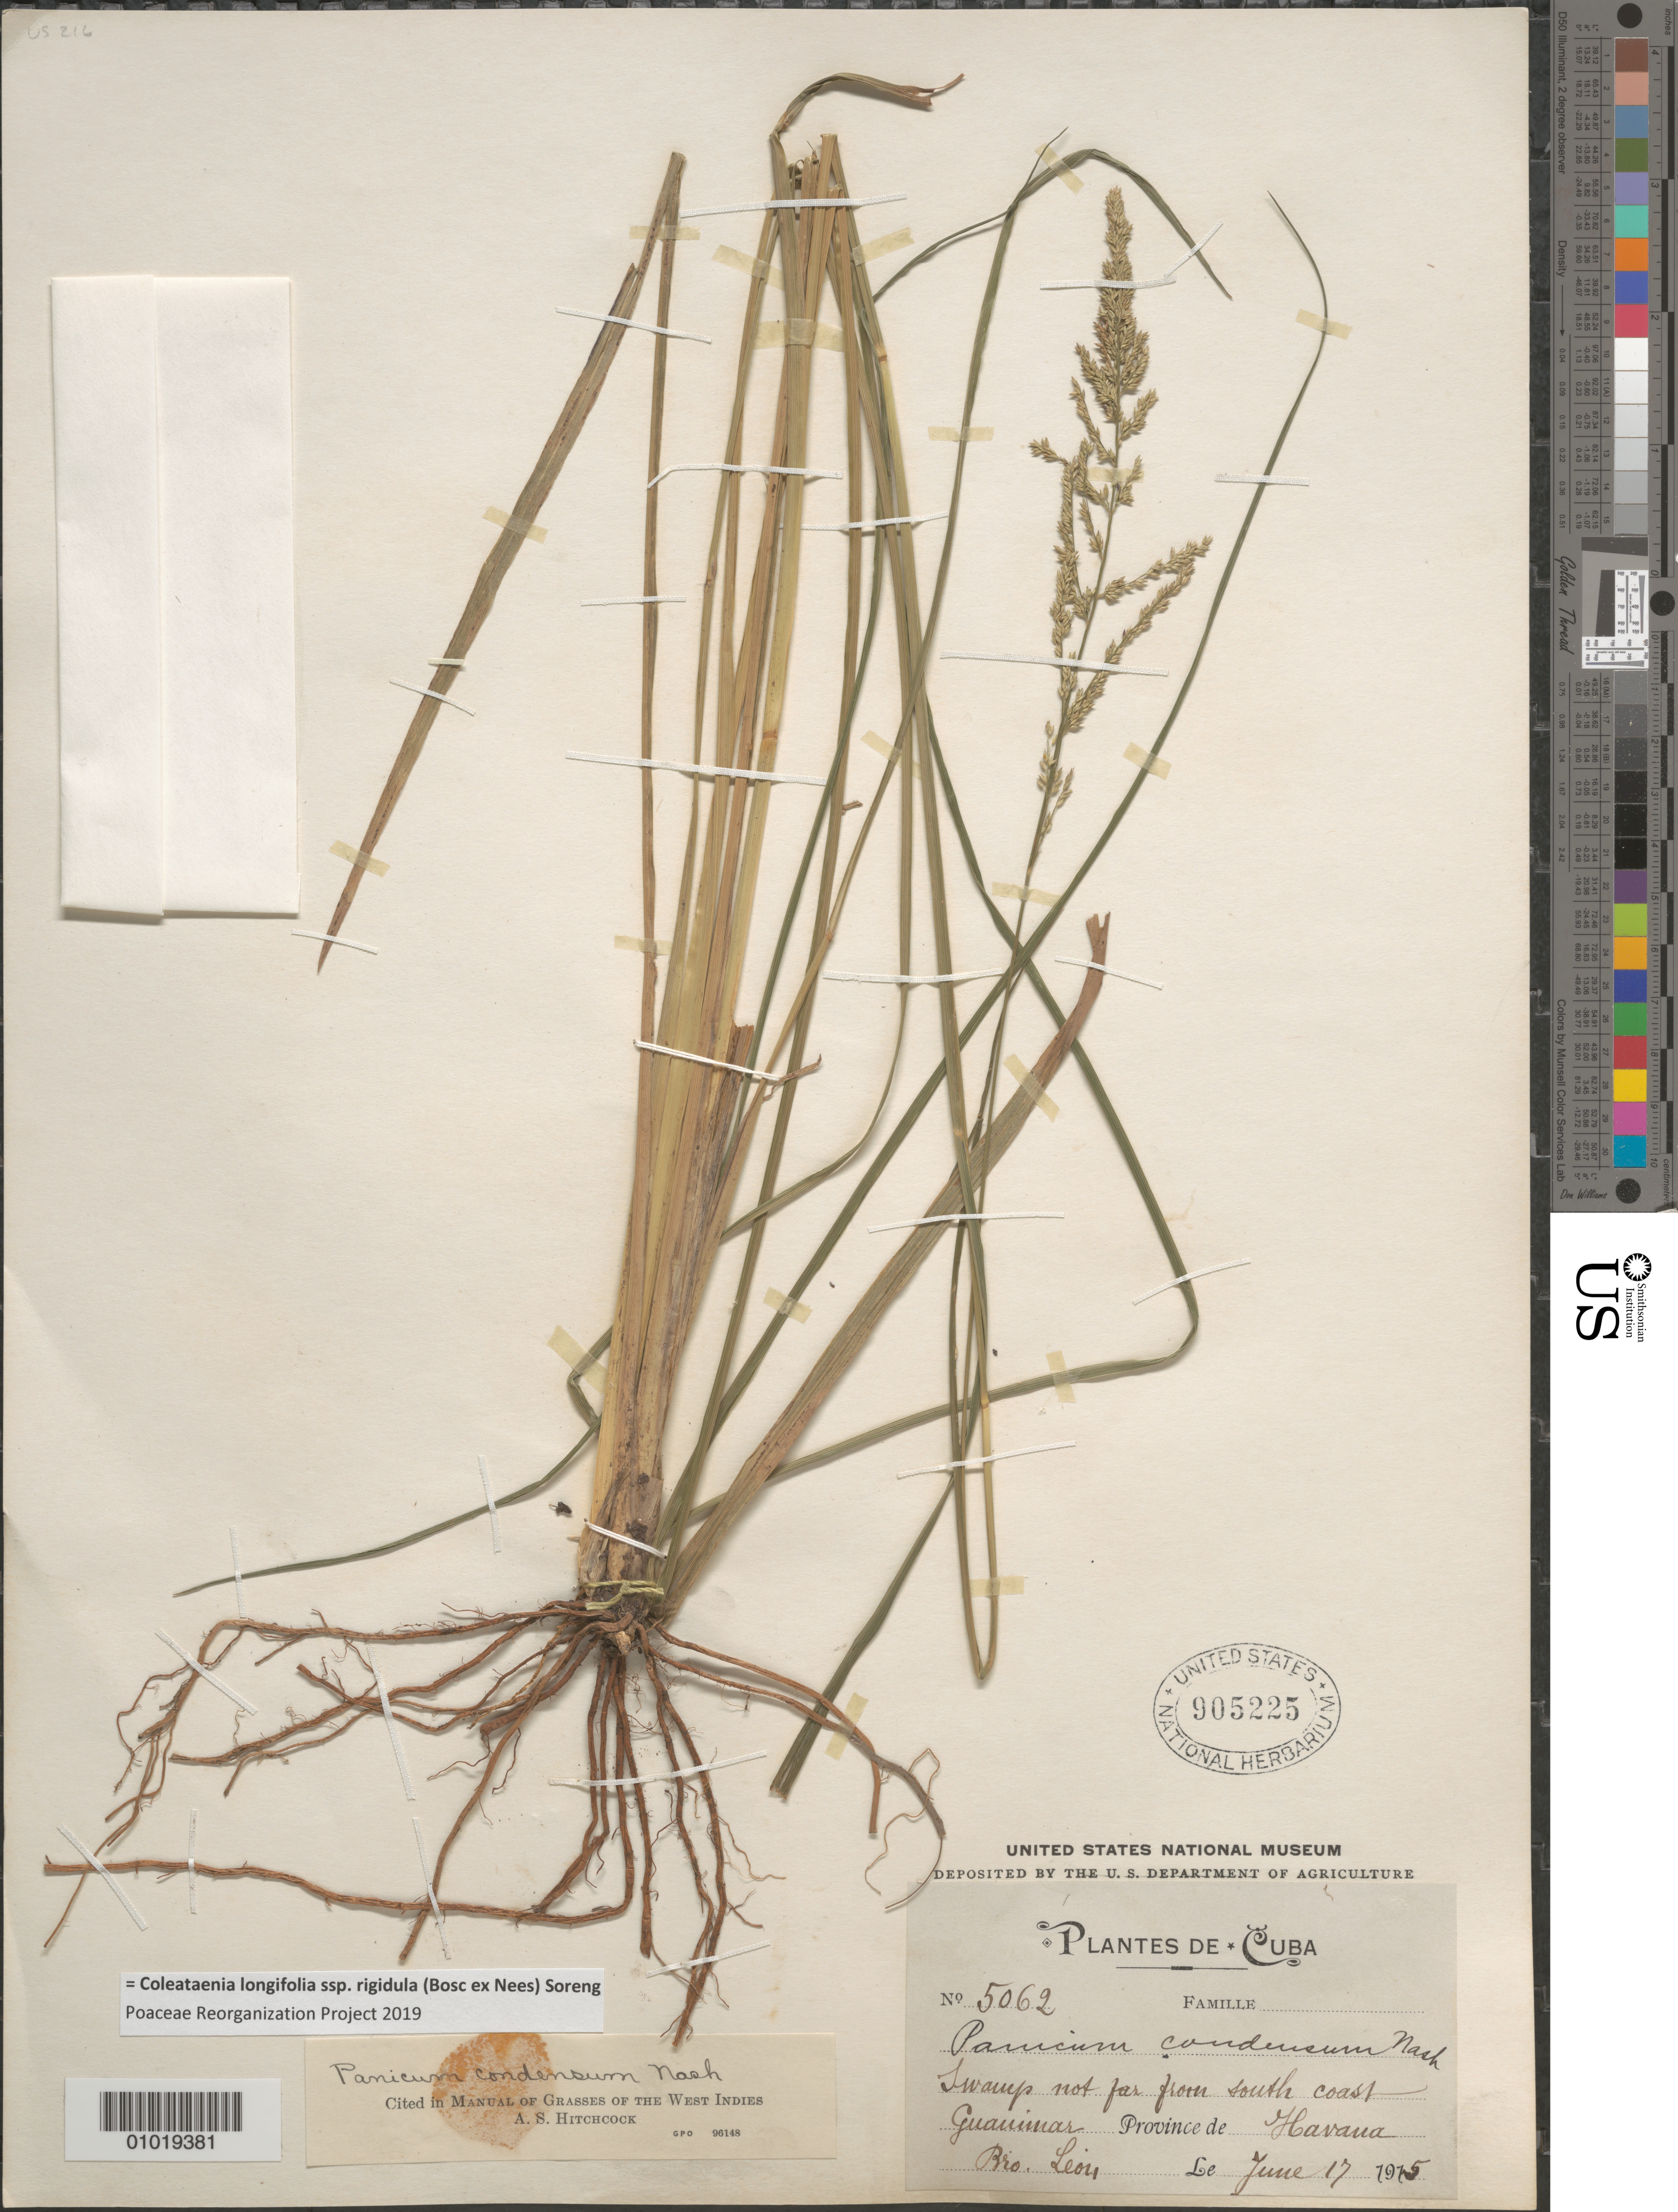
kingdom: Plantae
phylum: Tracheophyta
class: Liliopsida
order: Poales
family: Poaceae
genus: Panicum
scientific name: Panicum condensum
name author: Nash ex Small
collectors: Bro. León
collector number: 5062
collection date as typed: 17 Jun 1915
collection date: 1915-06-17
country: Cuba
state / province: La Habana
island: Cuba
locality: Guanimar, swamp not far from S coast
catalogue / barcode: US 905225